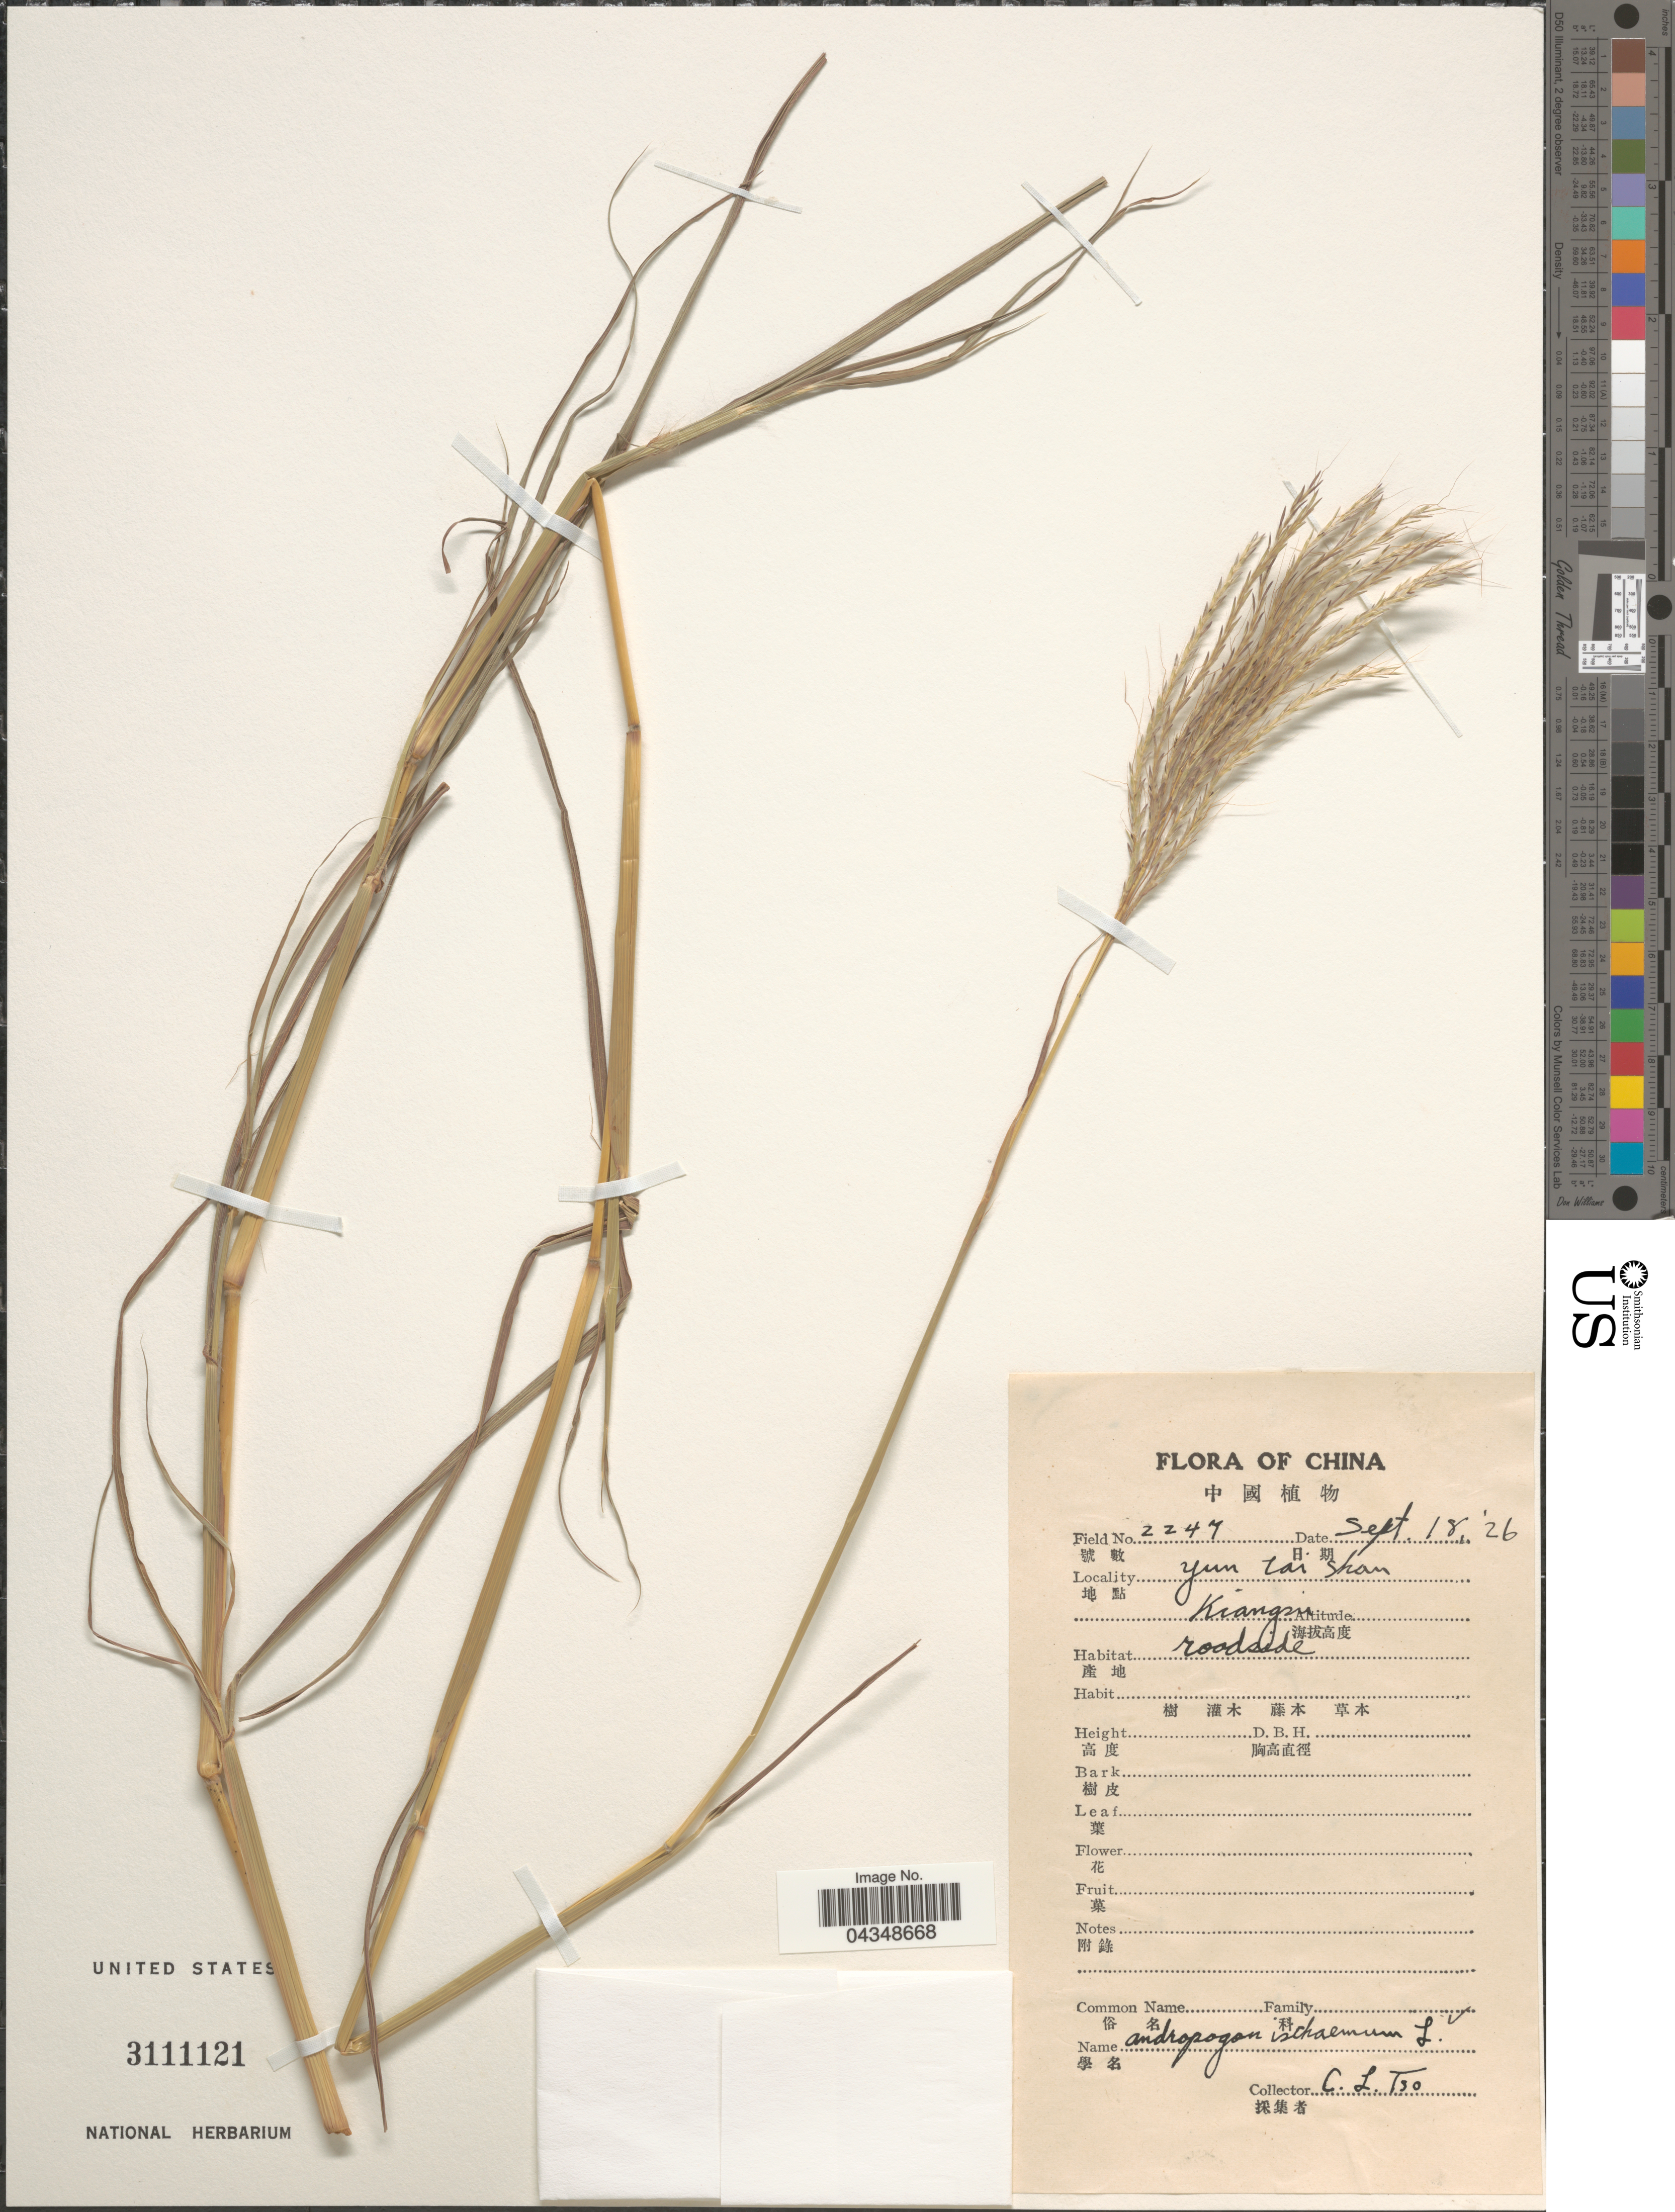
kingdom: Plantae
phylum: Tracheophyta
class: Liliopsida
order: Poales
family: Poaceae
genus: Bothriochloa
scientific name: Bothriochloa ischaemum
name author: (L.) Keng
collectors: C. Tso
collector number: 2244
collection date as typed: Transcribed d/m/y: 18/9/26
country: China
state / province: Jiangsu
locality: Yun tai shan. Kiangsu.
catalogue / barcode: US 3111121